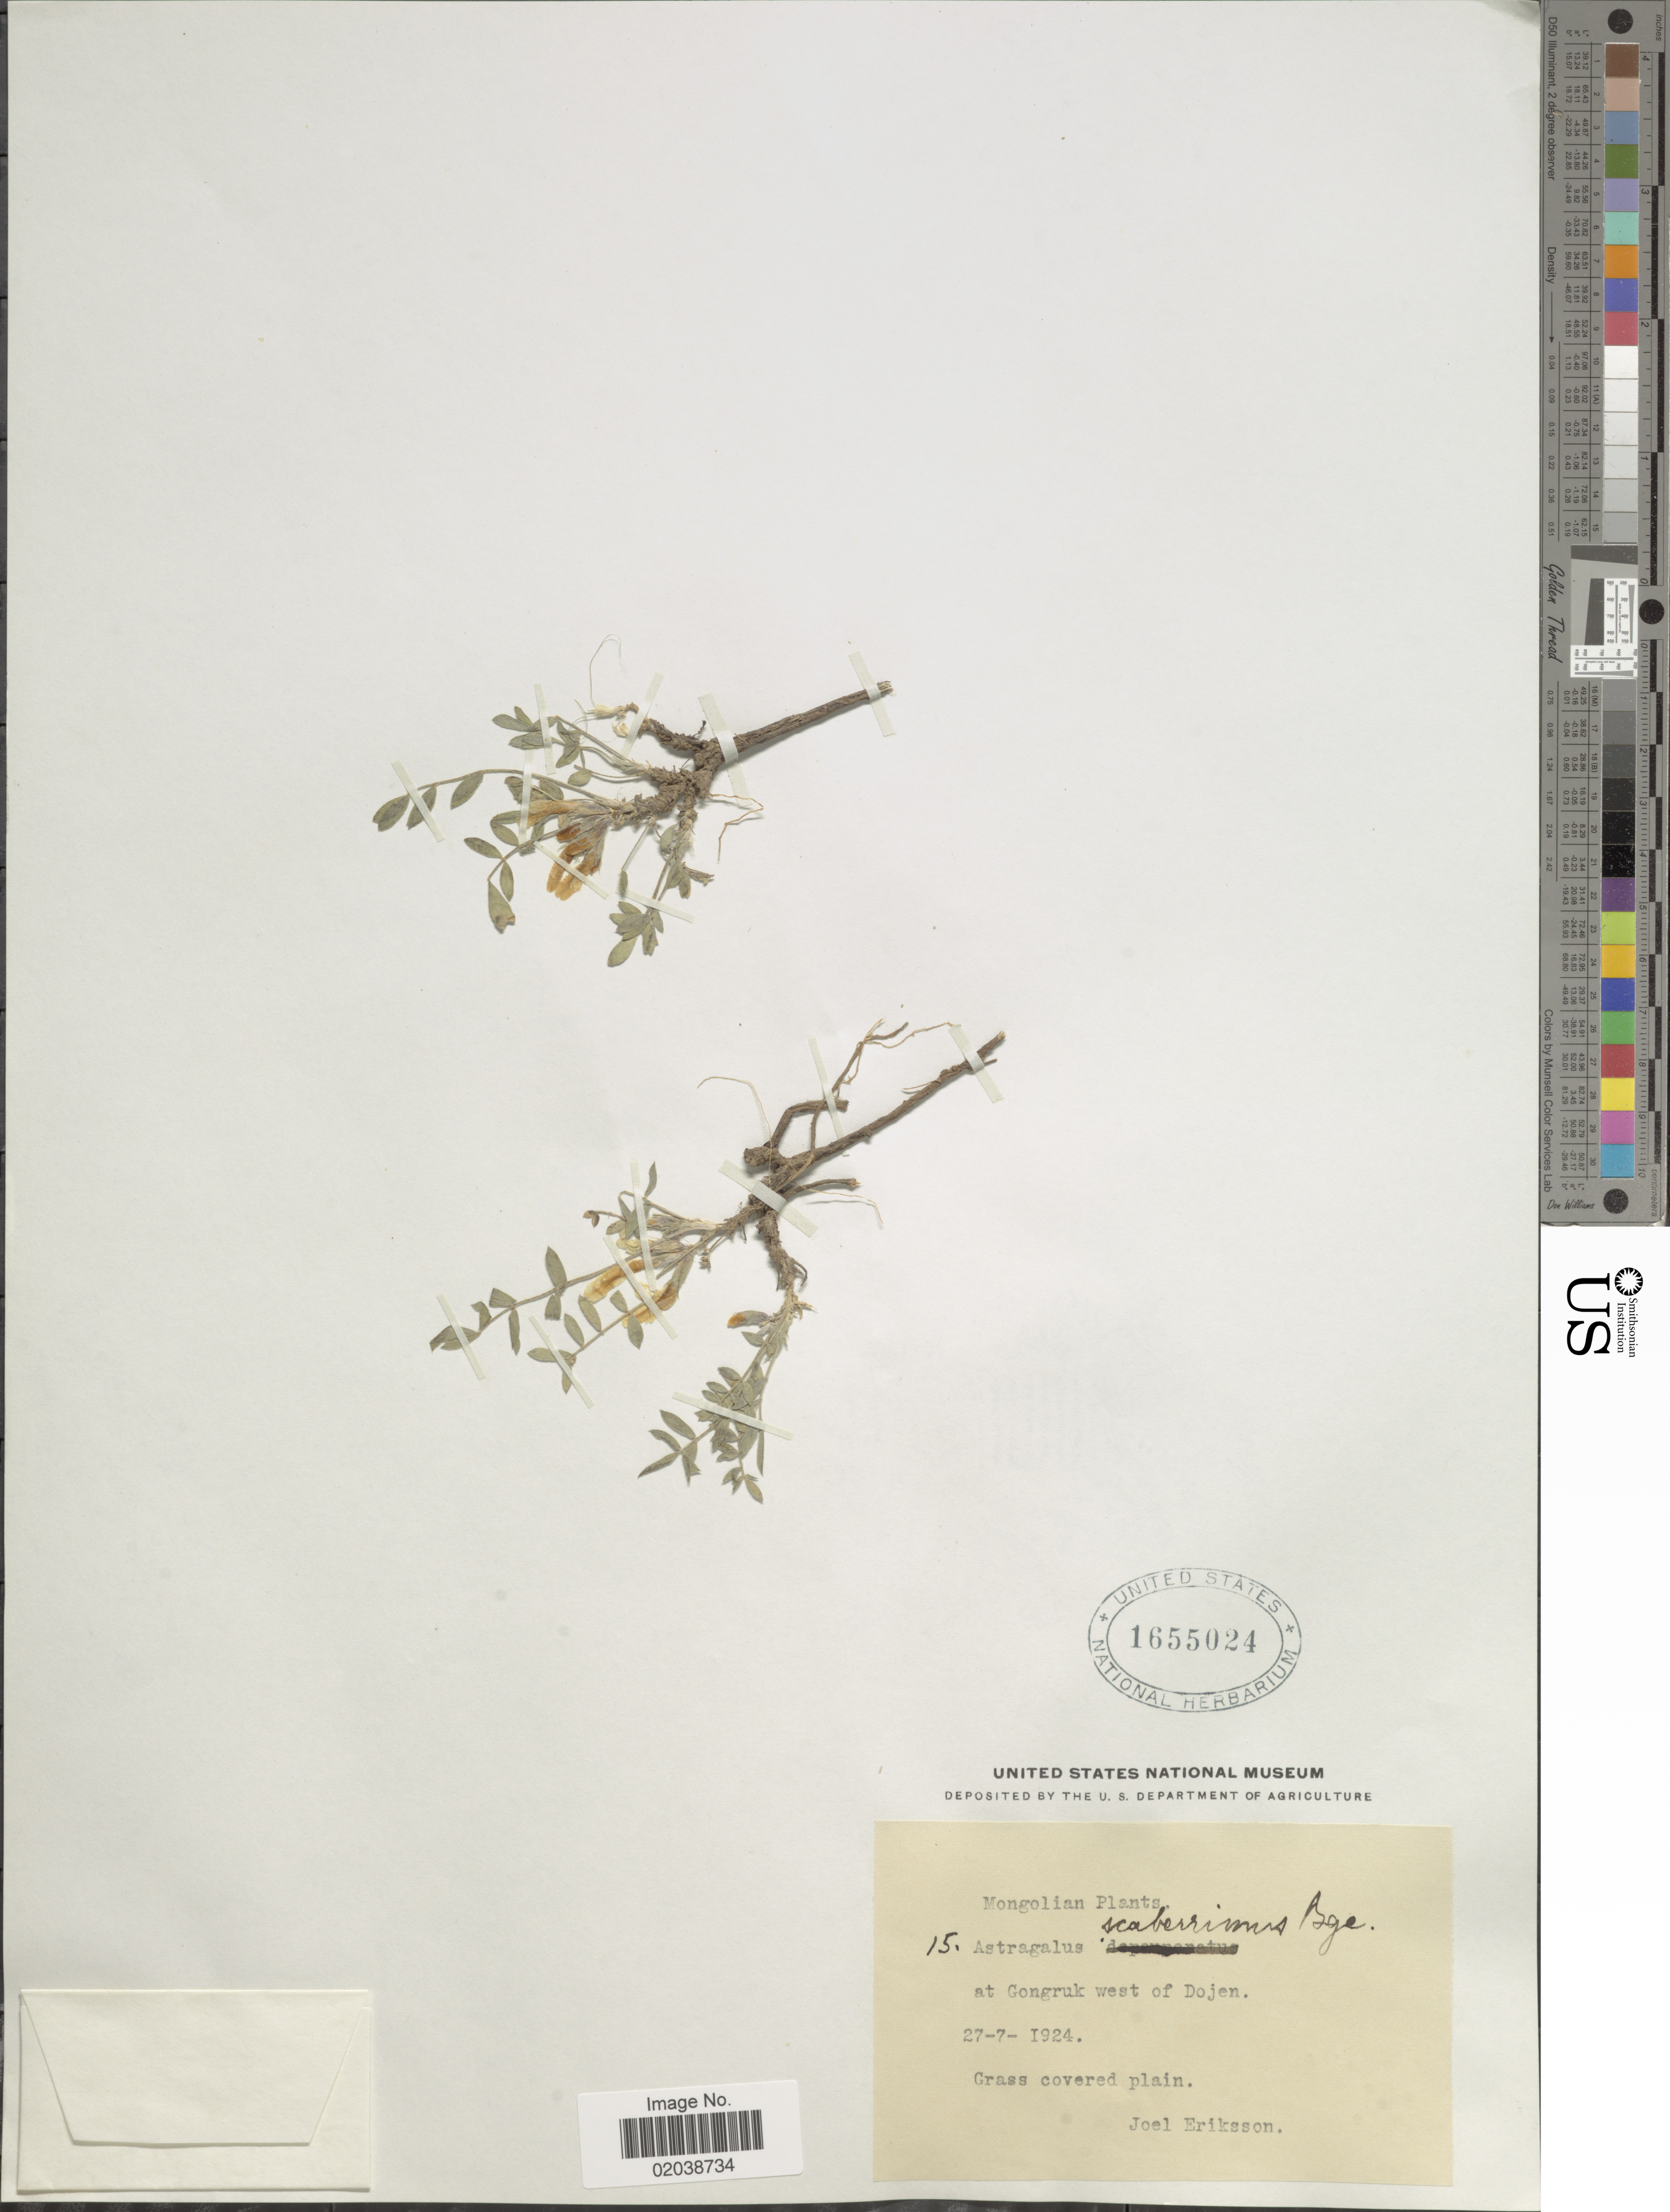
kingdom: Plantae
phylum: Tracheophyta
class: Magnoliopsida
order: Fabales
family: Fabaceae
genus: Astragalus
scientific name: Astragalus scaberrimus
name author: Bunge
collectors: J. Eriksson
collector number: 15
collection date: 1924-07-27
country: Mongolia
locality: At Gongruk west of Dojen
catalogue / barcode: US 1655024